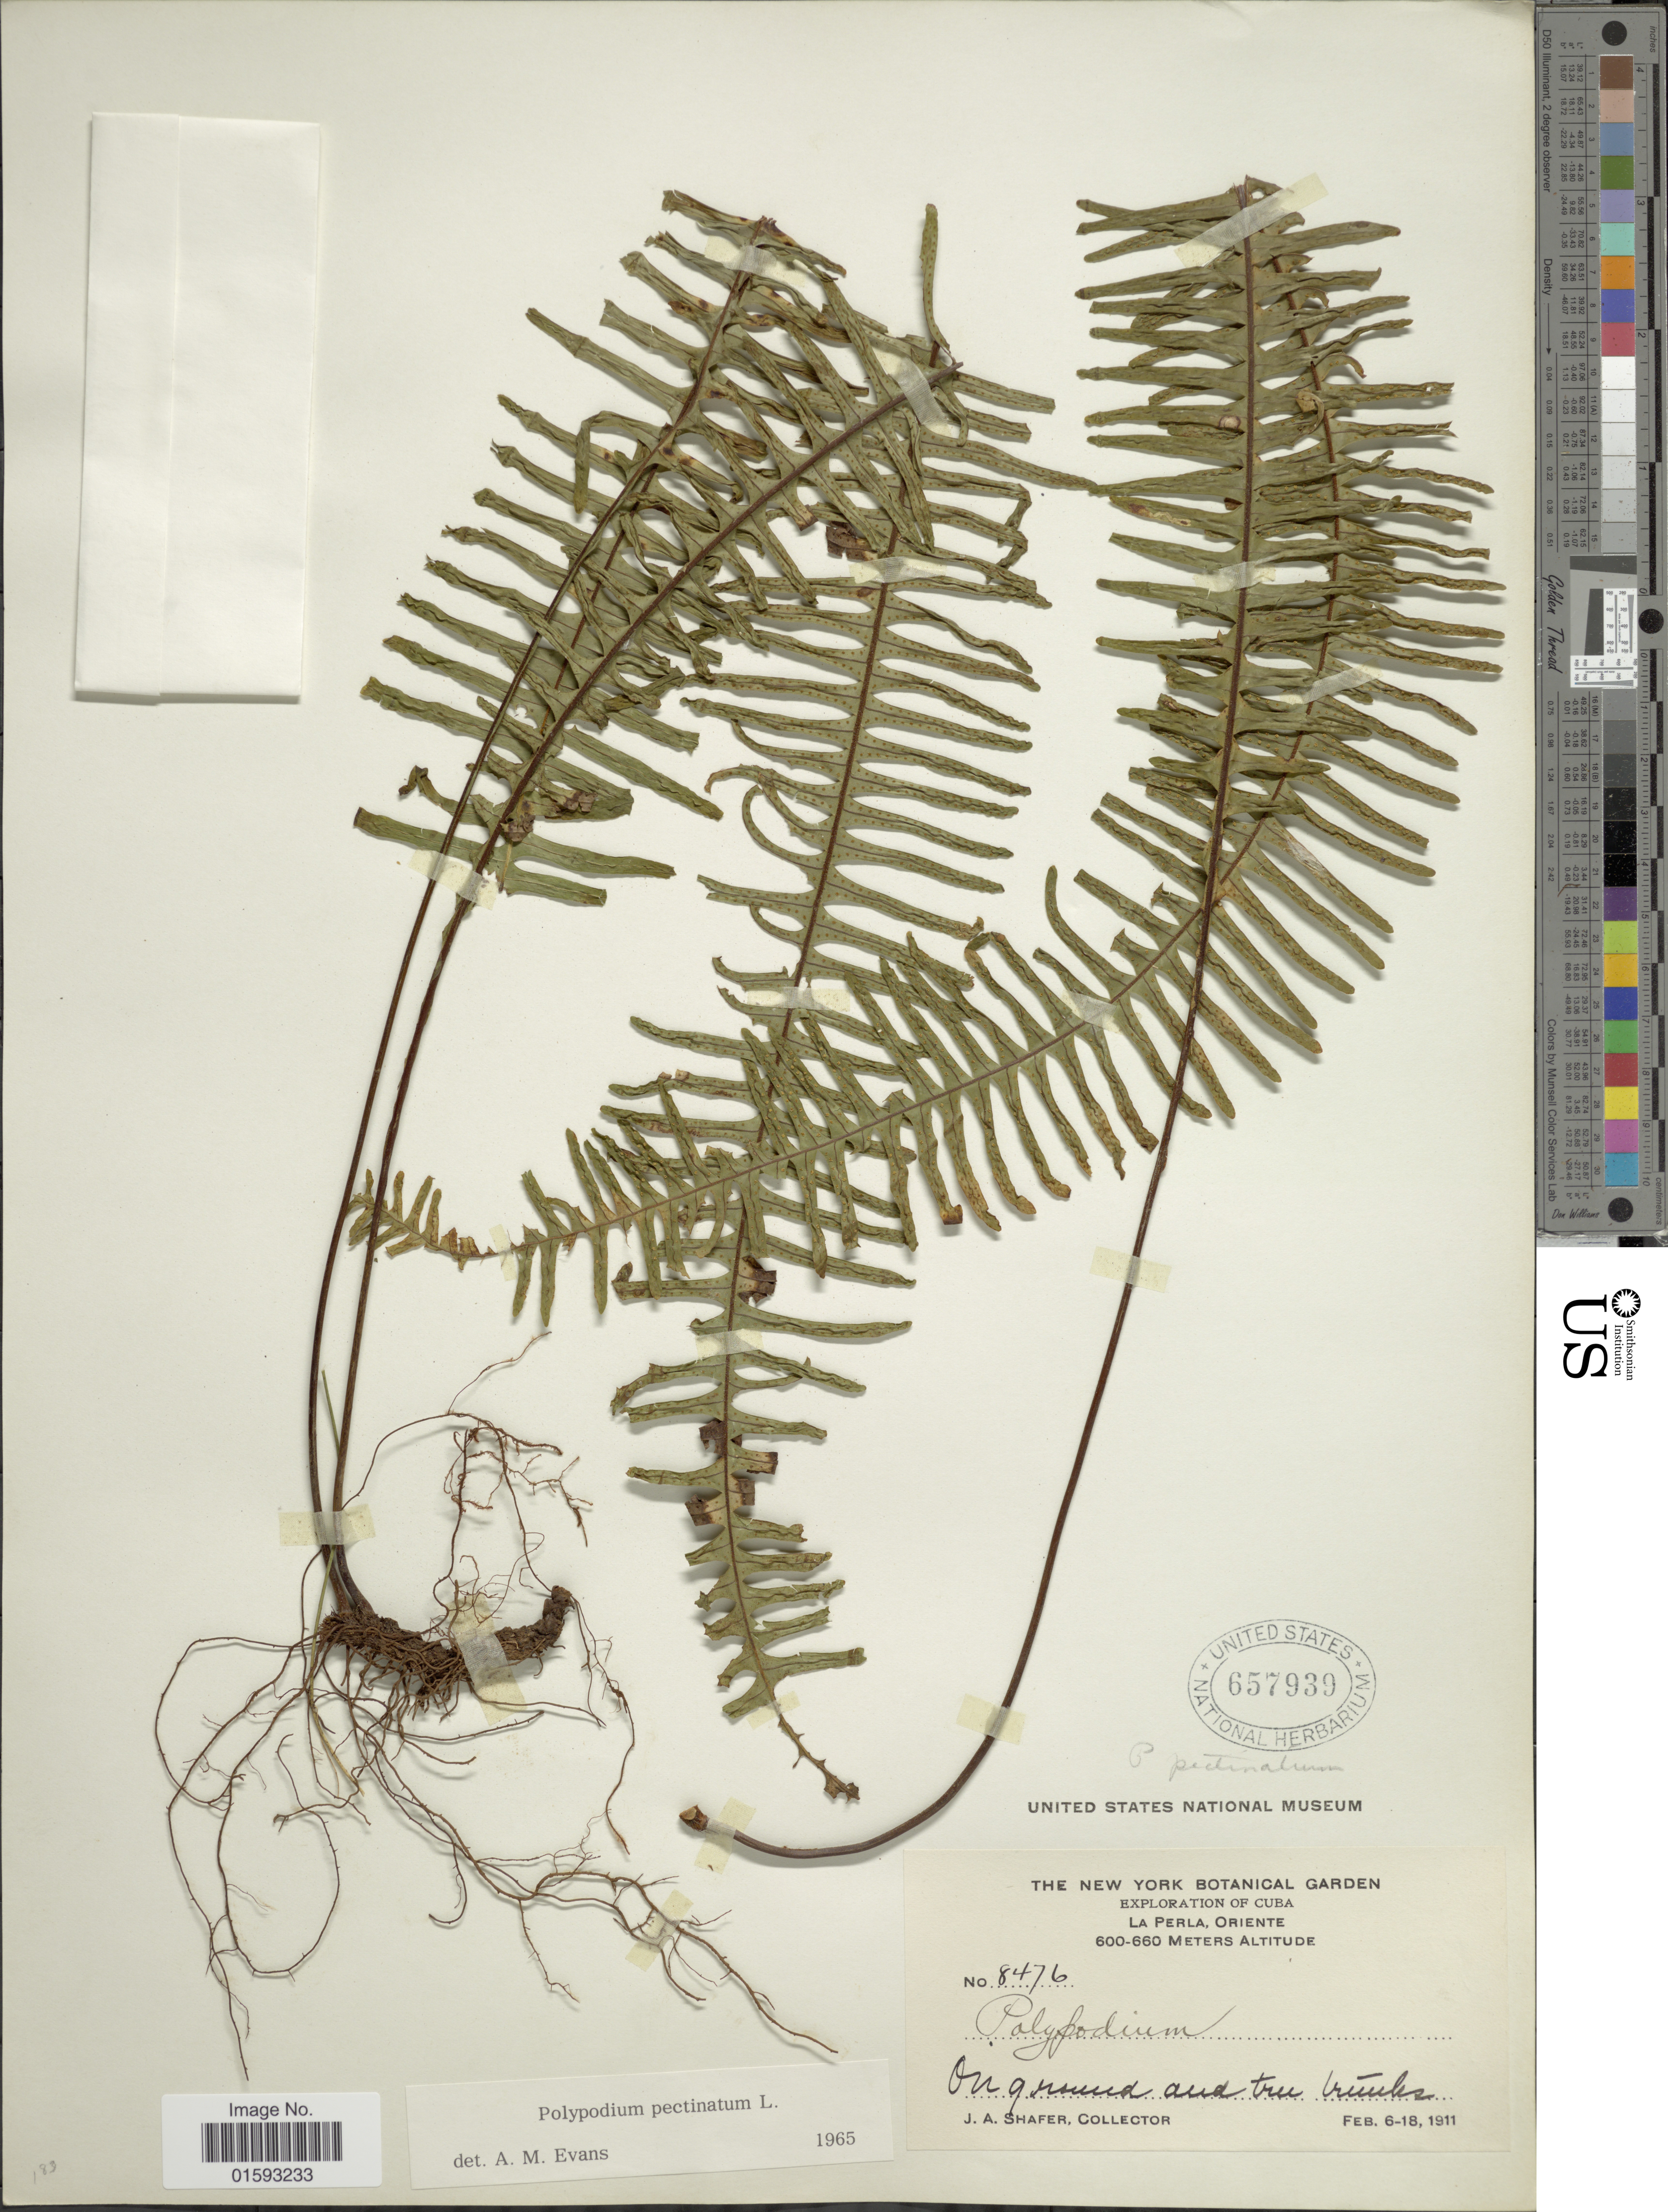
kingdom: Plantae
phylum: Tracheophyta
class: Polypodiopsida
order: Polypodiales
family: Polypodiaceae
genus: Pecluma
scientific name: Pecluma pectinata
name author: (L.) M.G. Price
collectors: J. A. Shafer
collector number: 8476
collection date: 1911-02-06/1911-02-18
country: Cuba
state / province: Oriente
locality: La Perla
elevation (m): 600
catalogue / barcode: US 657939